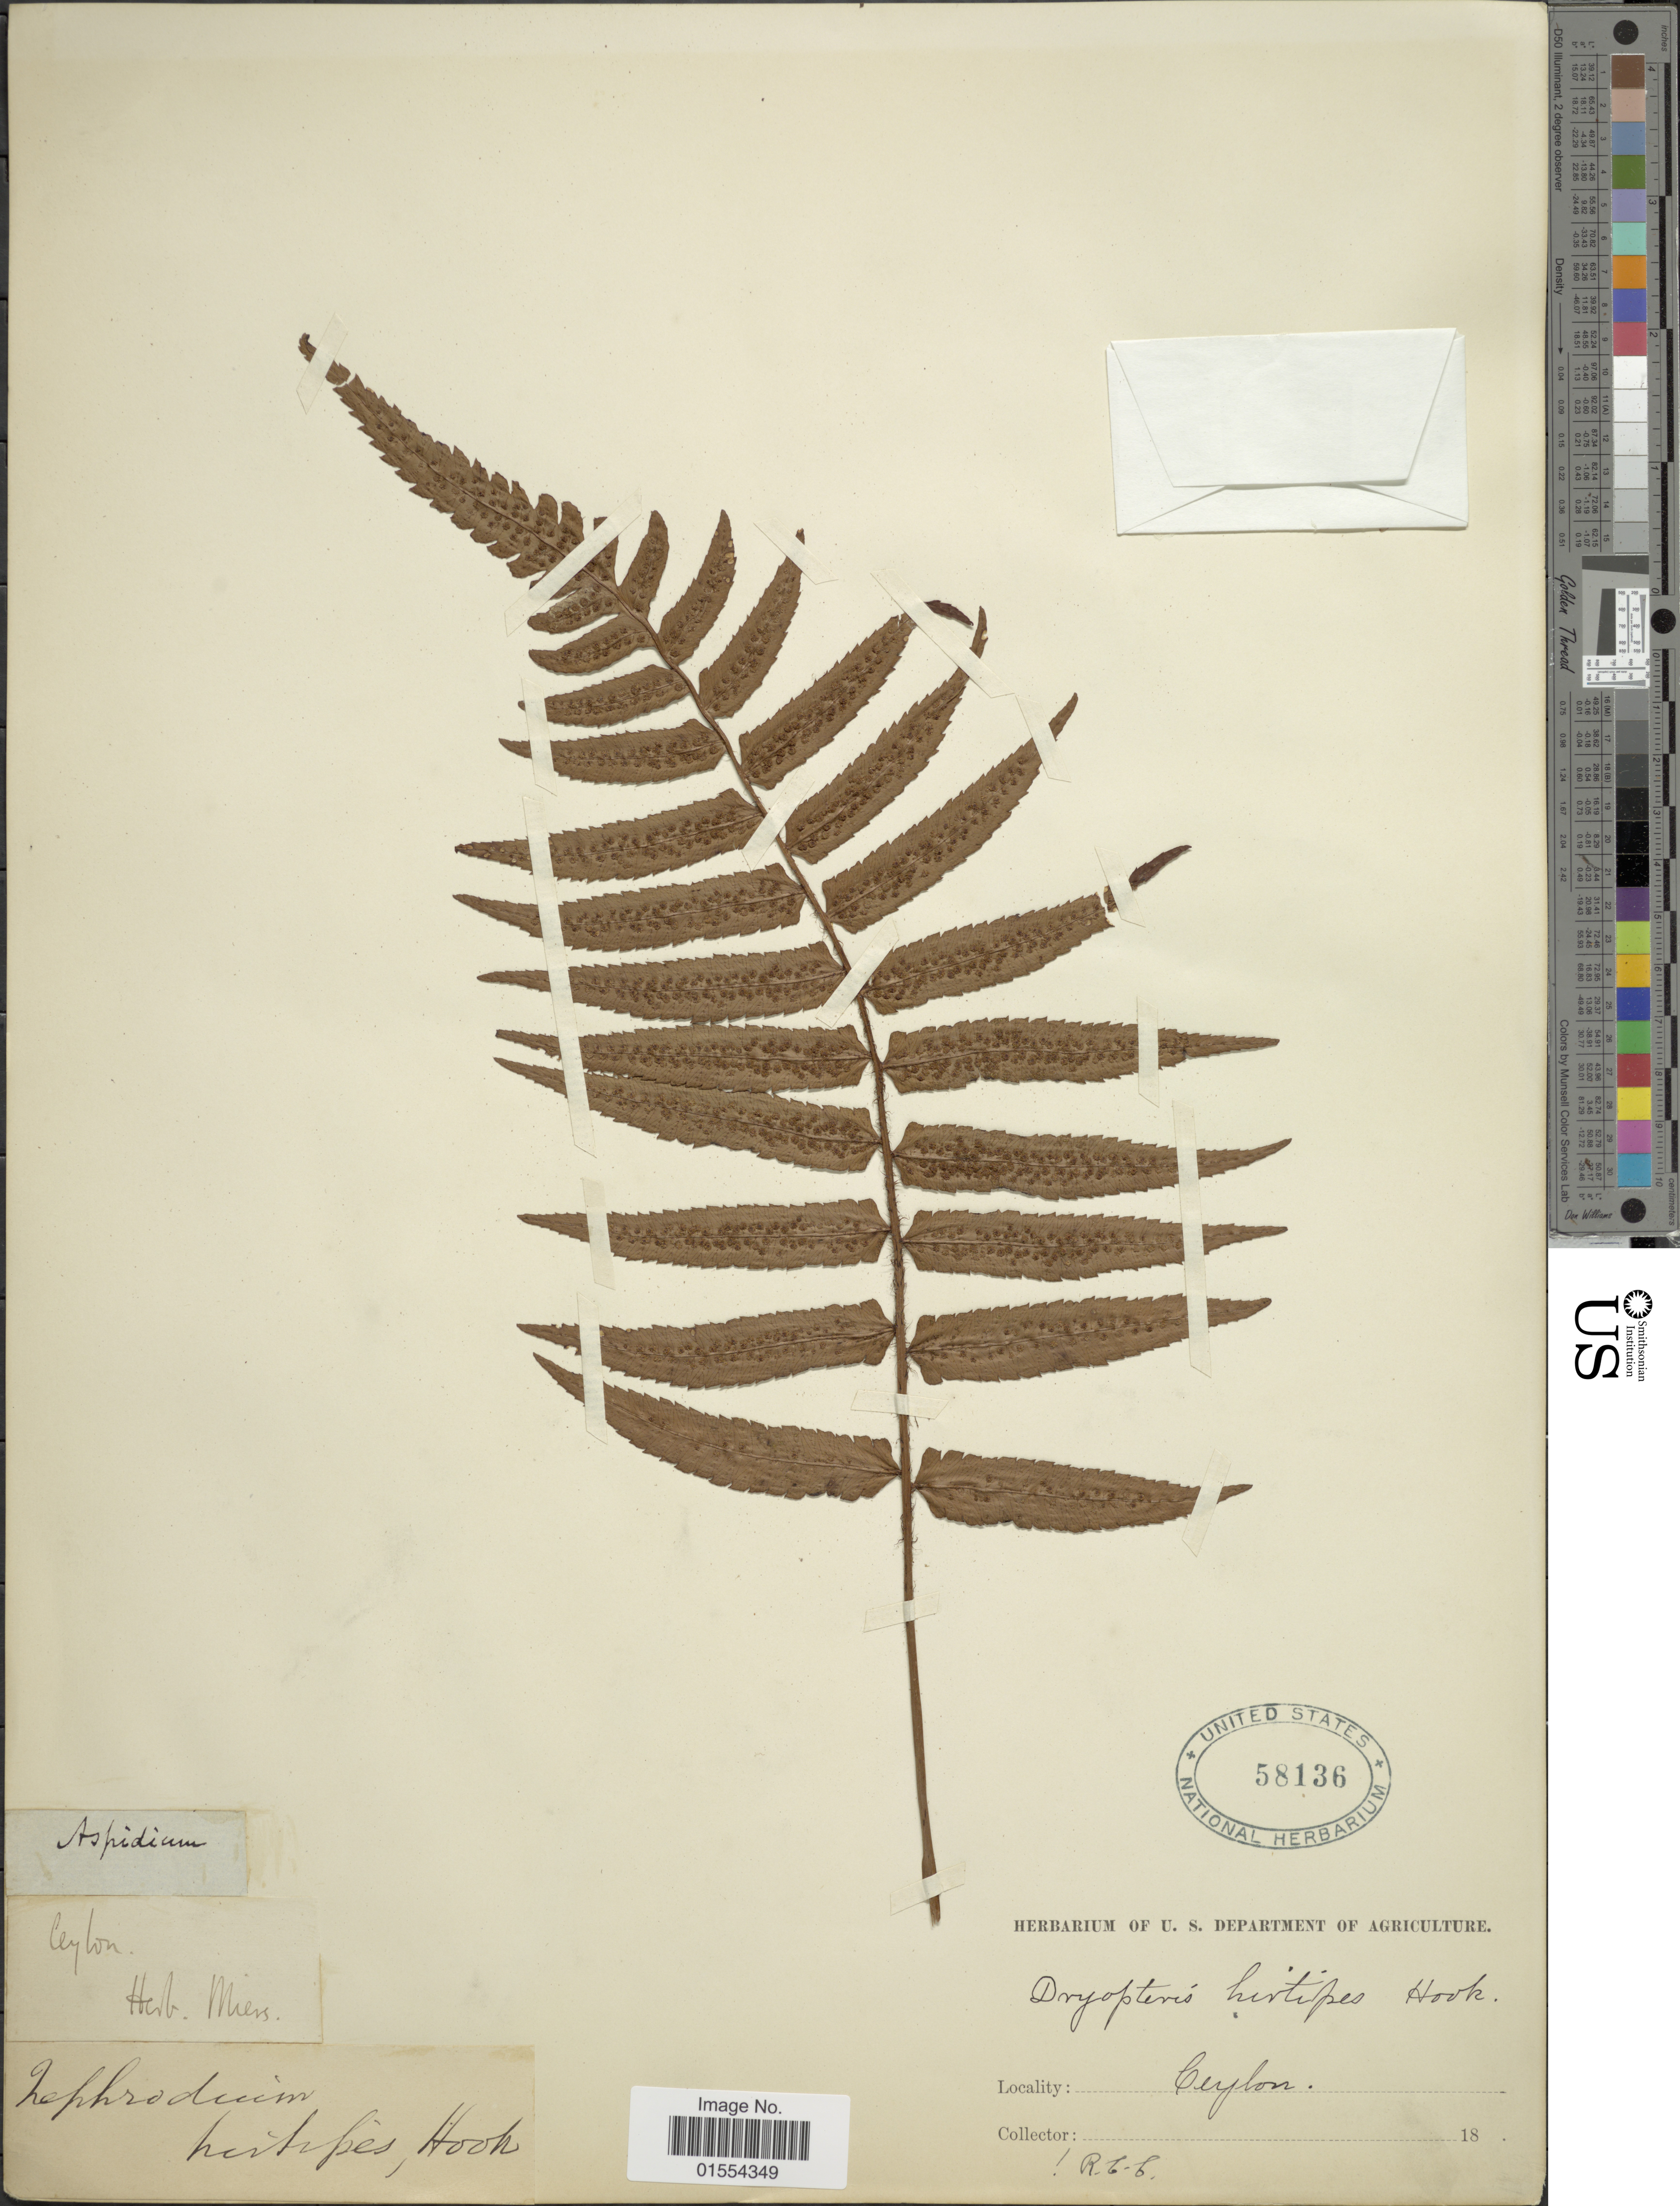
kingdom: Plantae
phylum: Tracheophyta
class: Polypodiopsida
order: Polypodiales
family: Dryopteridaceae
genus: Dryopteris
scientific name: Dryopteris hirtipes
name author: (Blume) Kuntze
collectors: ex herb. Miers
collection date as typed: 18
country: Sri Lanka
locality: Ceylon.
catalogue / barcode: US 58136